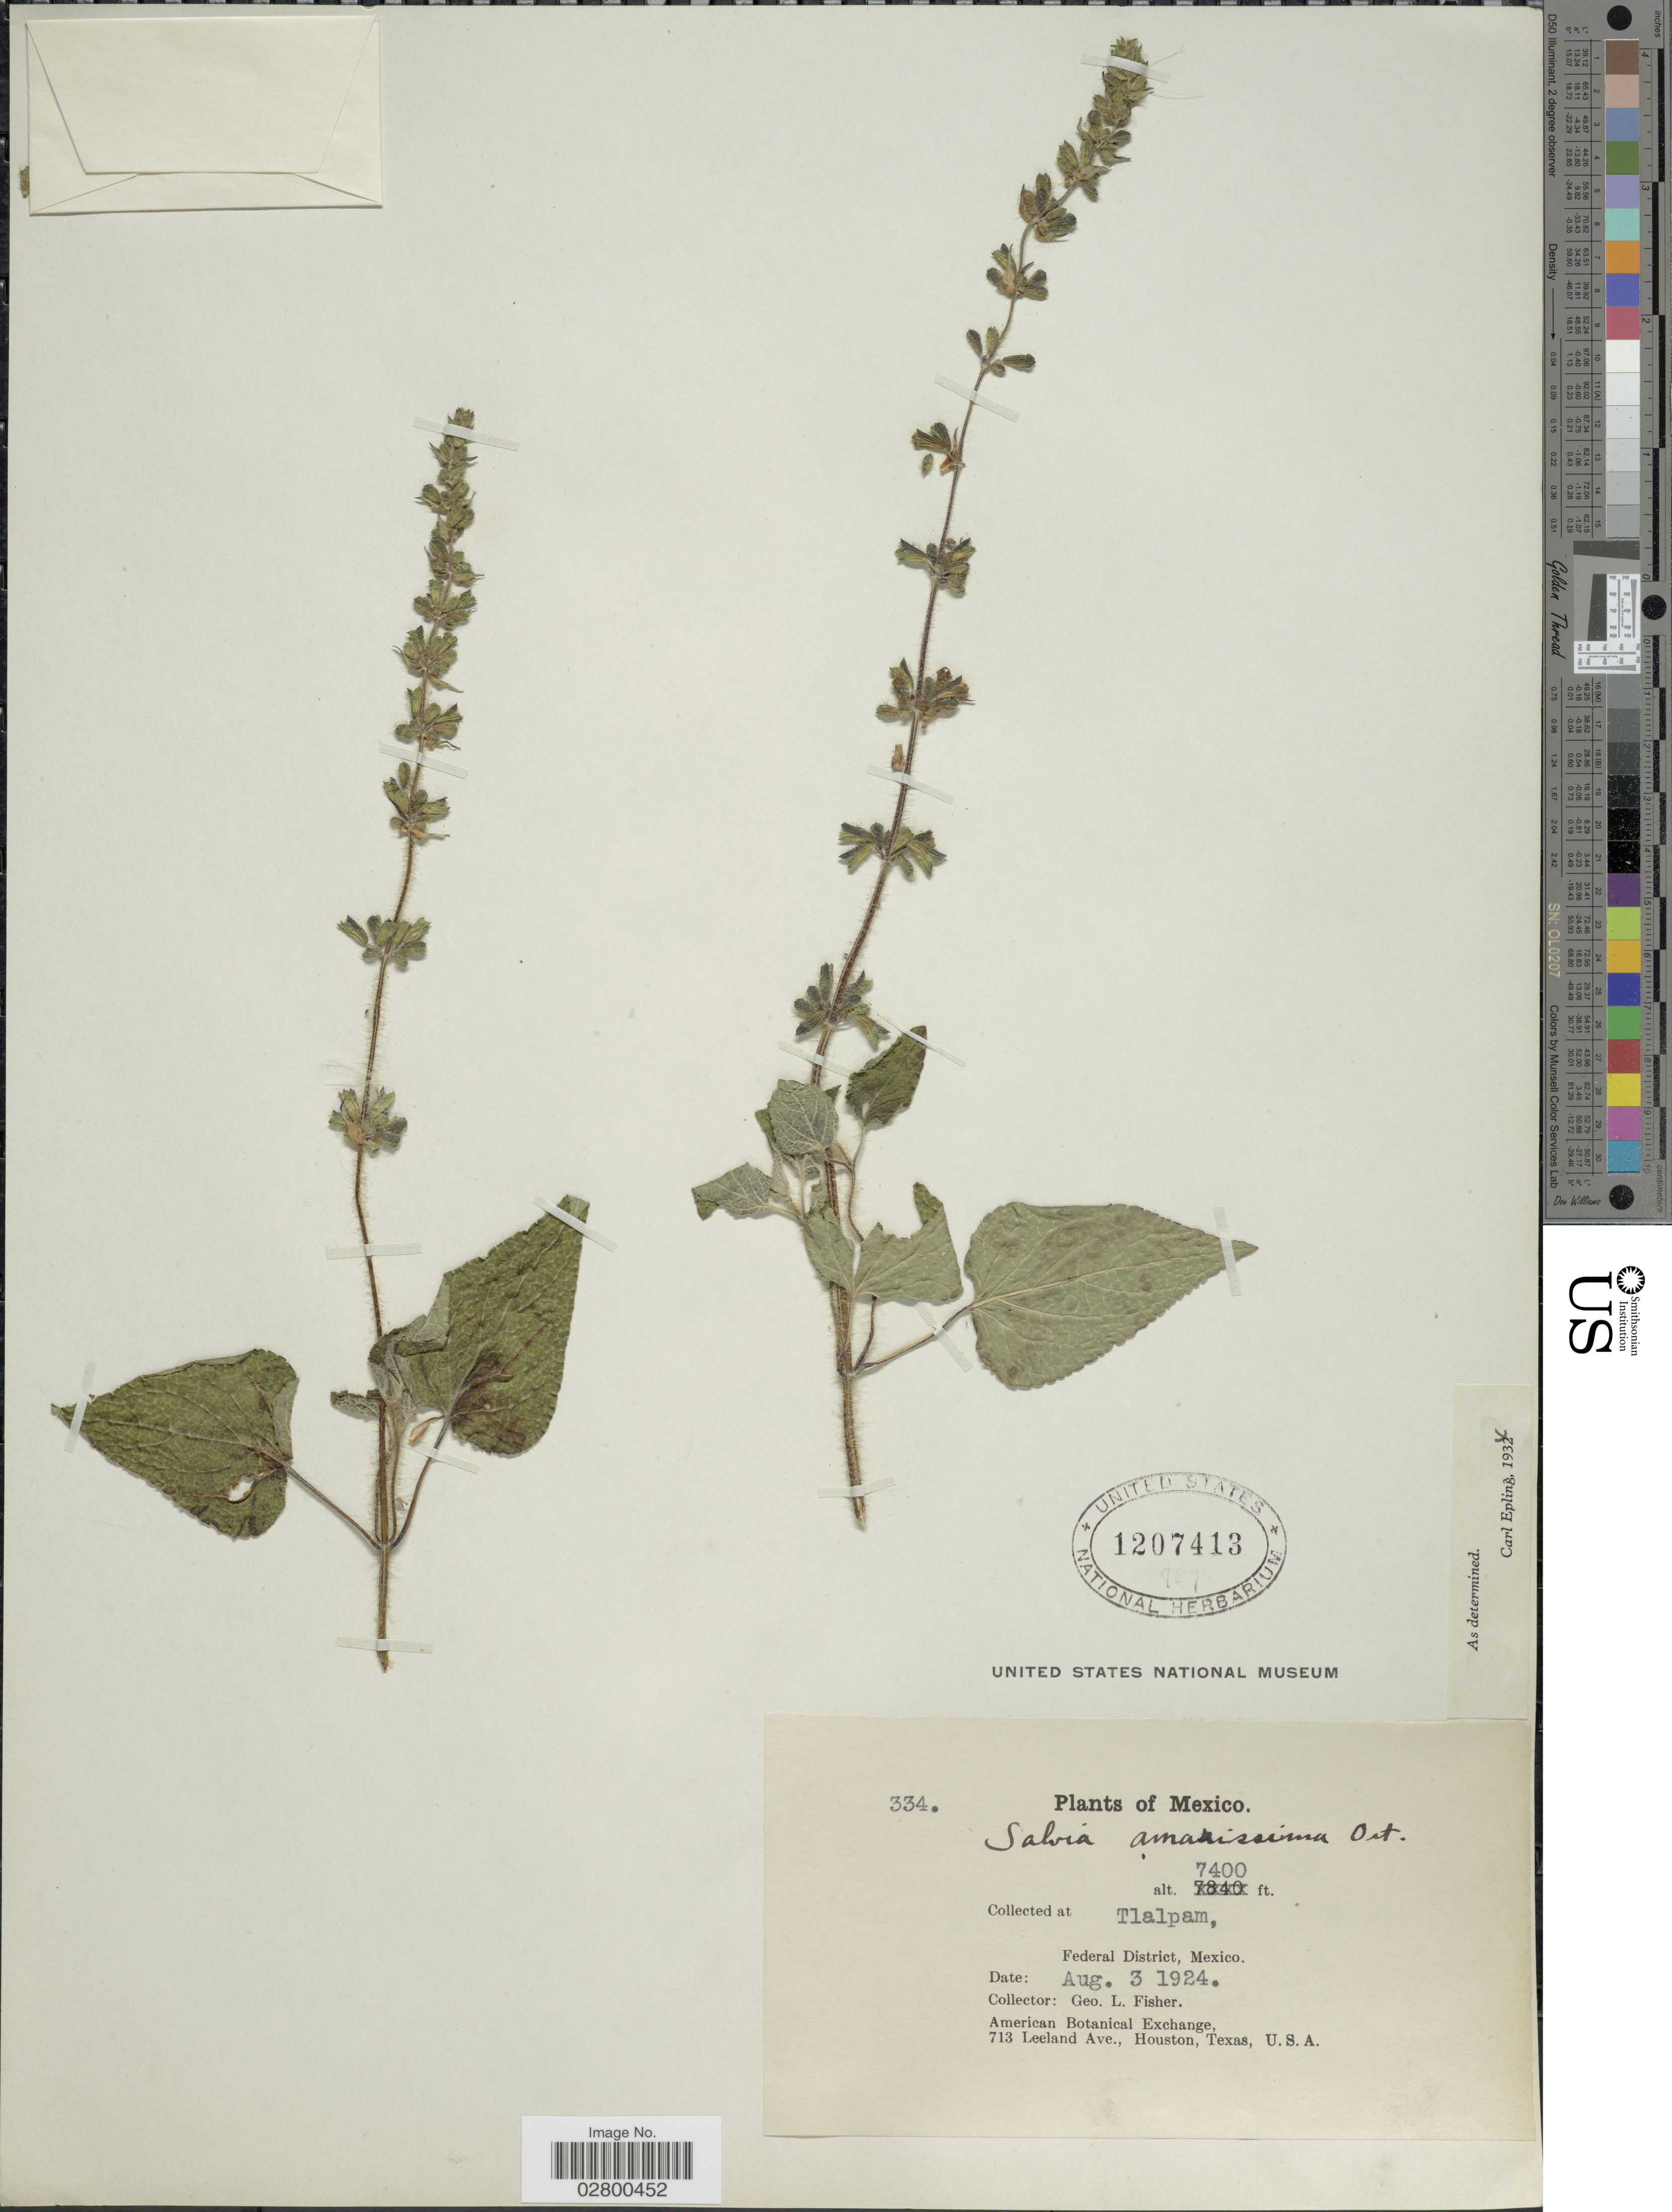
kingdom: Plantae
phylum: Tracheophyta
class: Magnoliopsida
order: Lamiales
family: Lamiaceae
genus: Salvia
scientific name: Salvia amarissima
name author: Orteg.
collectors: G. L. Fisher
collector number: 334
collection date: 1924-08-03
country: Mexico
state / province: Distrito Federal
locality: Tlalpam, Federal District.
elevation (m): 2256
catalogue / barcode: US 1207413